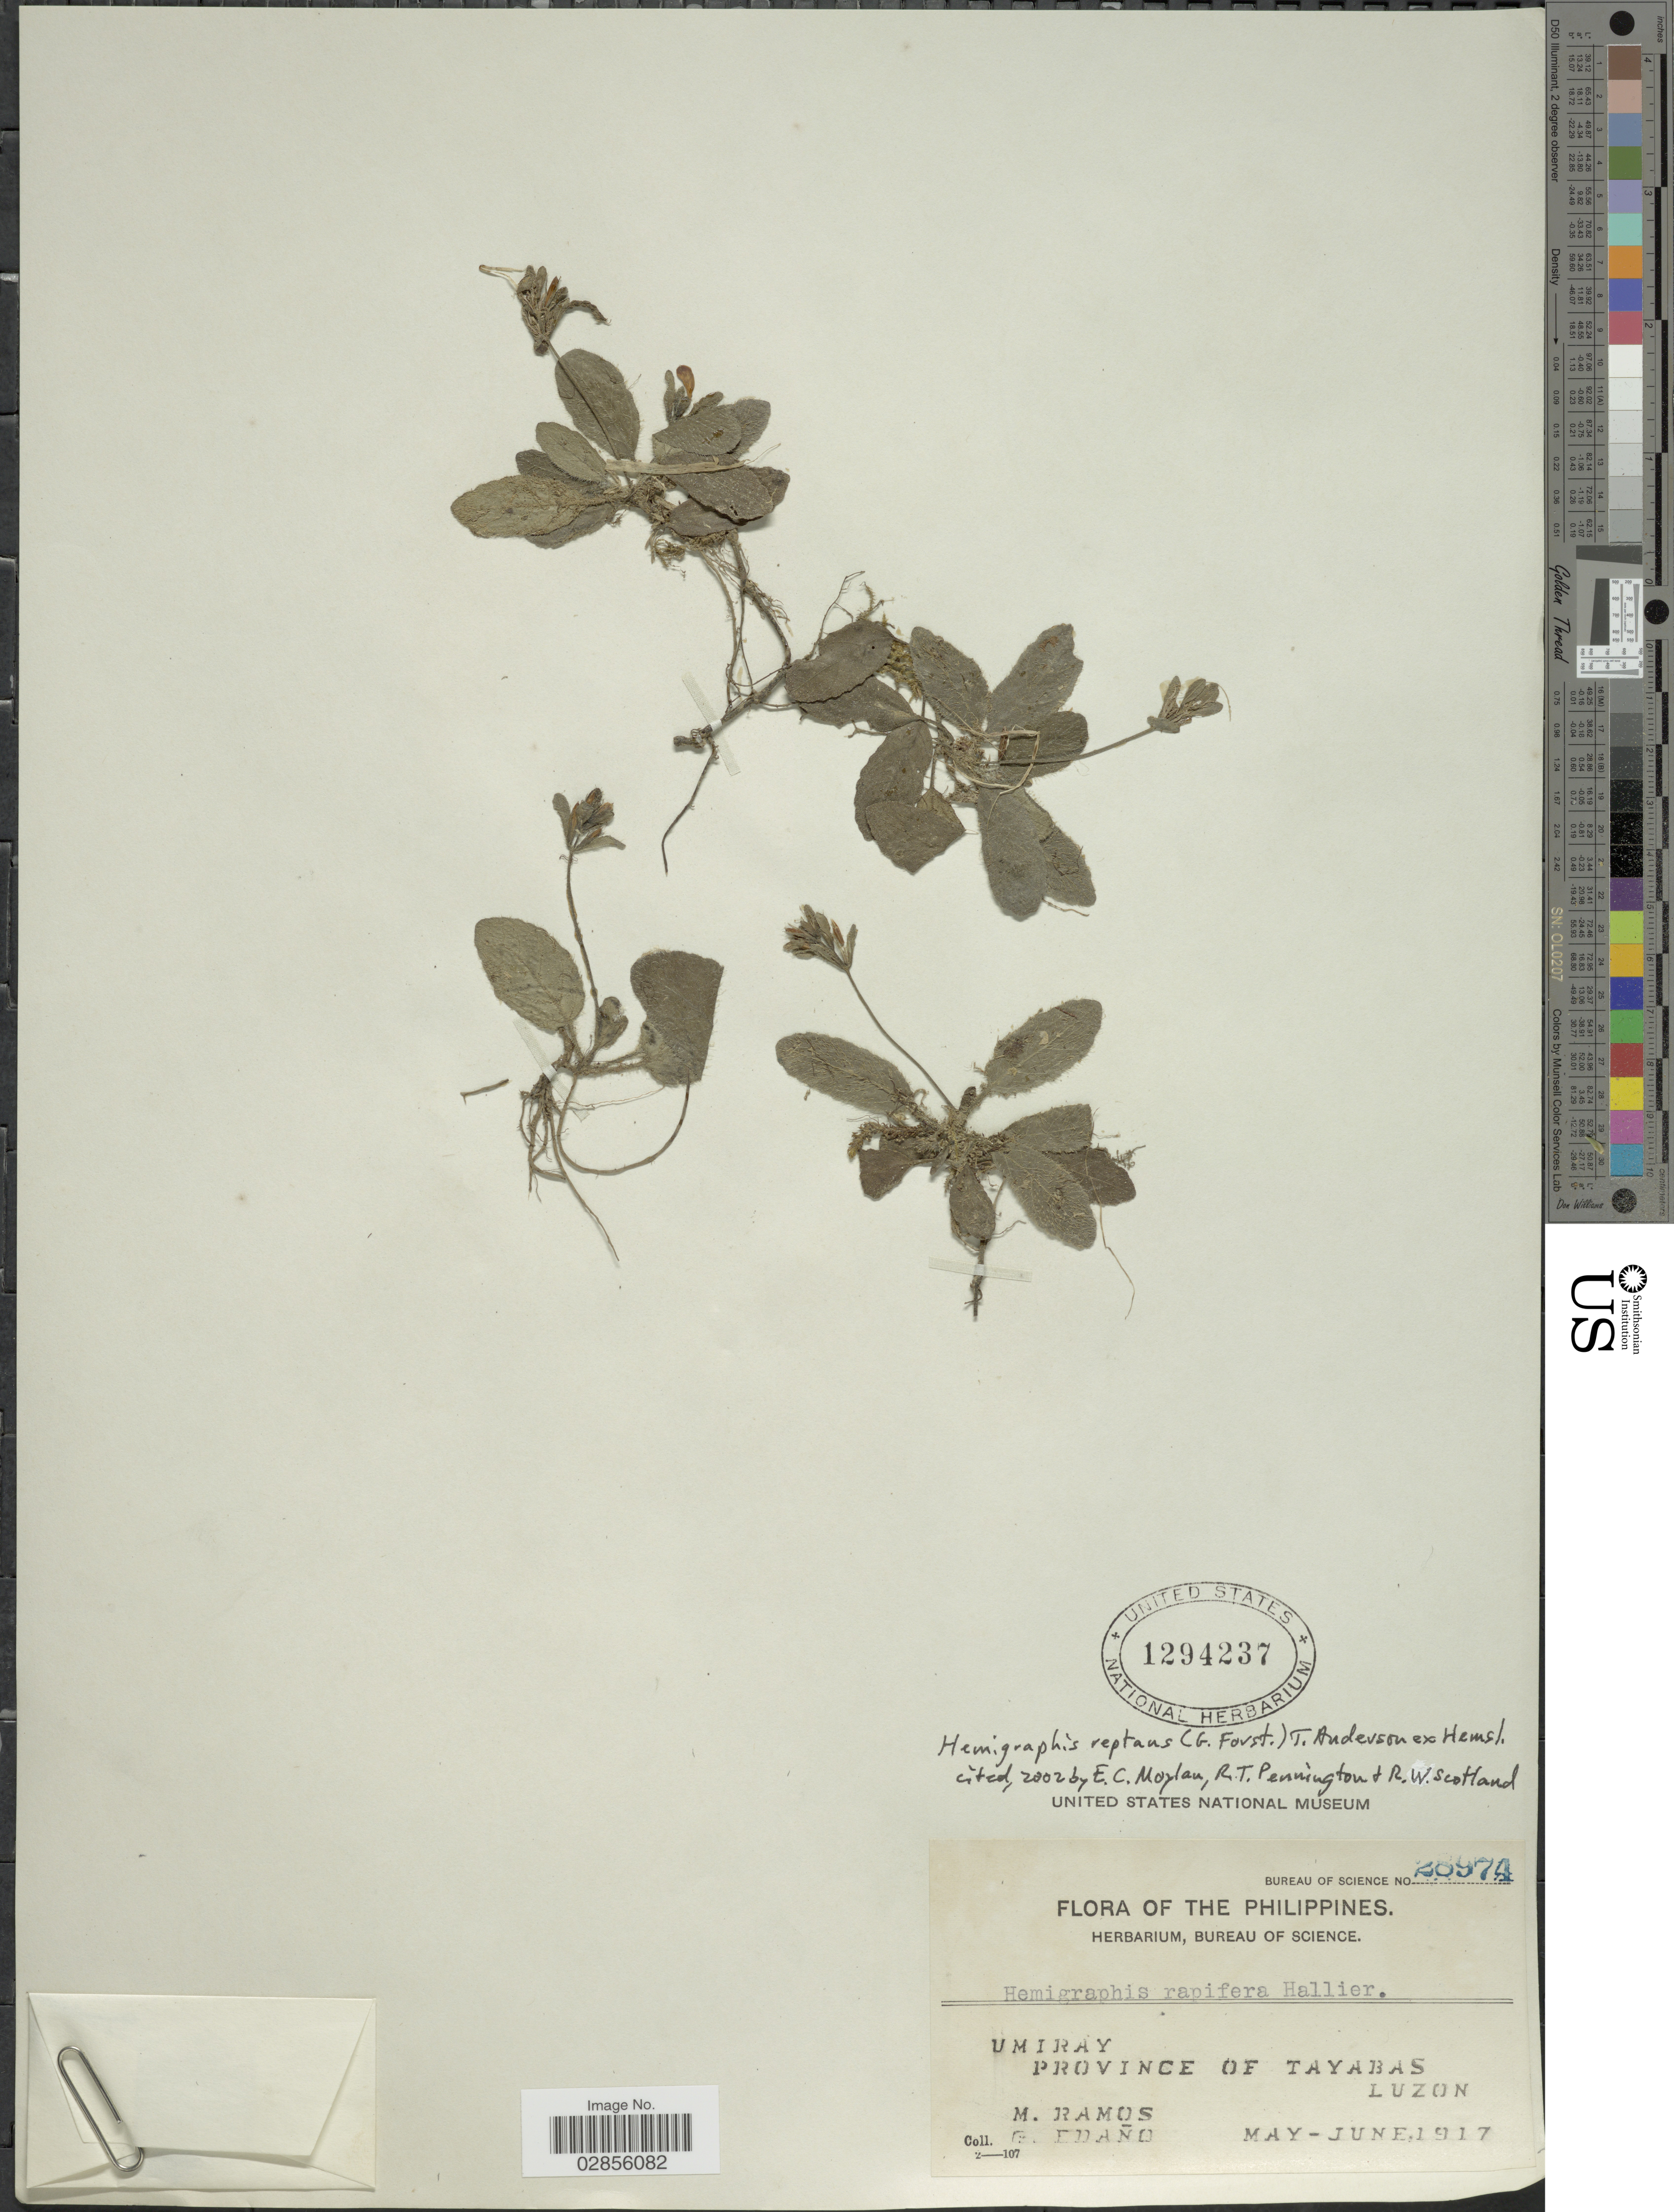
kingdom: Plantae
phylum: Tracheophyta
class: Magnoliopsida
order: Lamiales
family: Acanthaceae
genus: Hemigraphis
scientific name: Hemigraphis reptans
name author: (G. Forst.) T. Anderson ex Hemsl.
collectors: M. Ramos & G. Edaño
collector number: Bureau of Science 28974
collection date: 1917-05/1917-06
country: Philippines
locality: Umiray. Province of Tayabas. Luzon.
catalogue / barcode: US 1294237